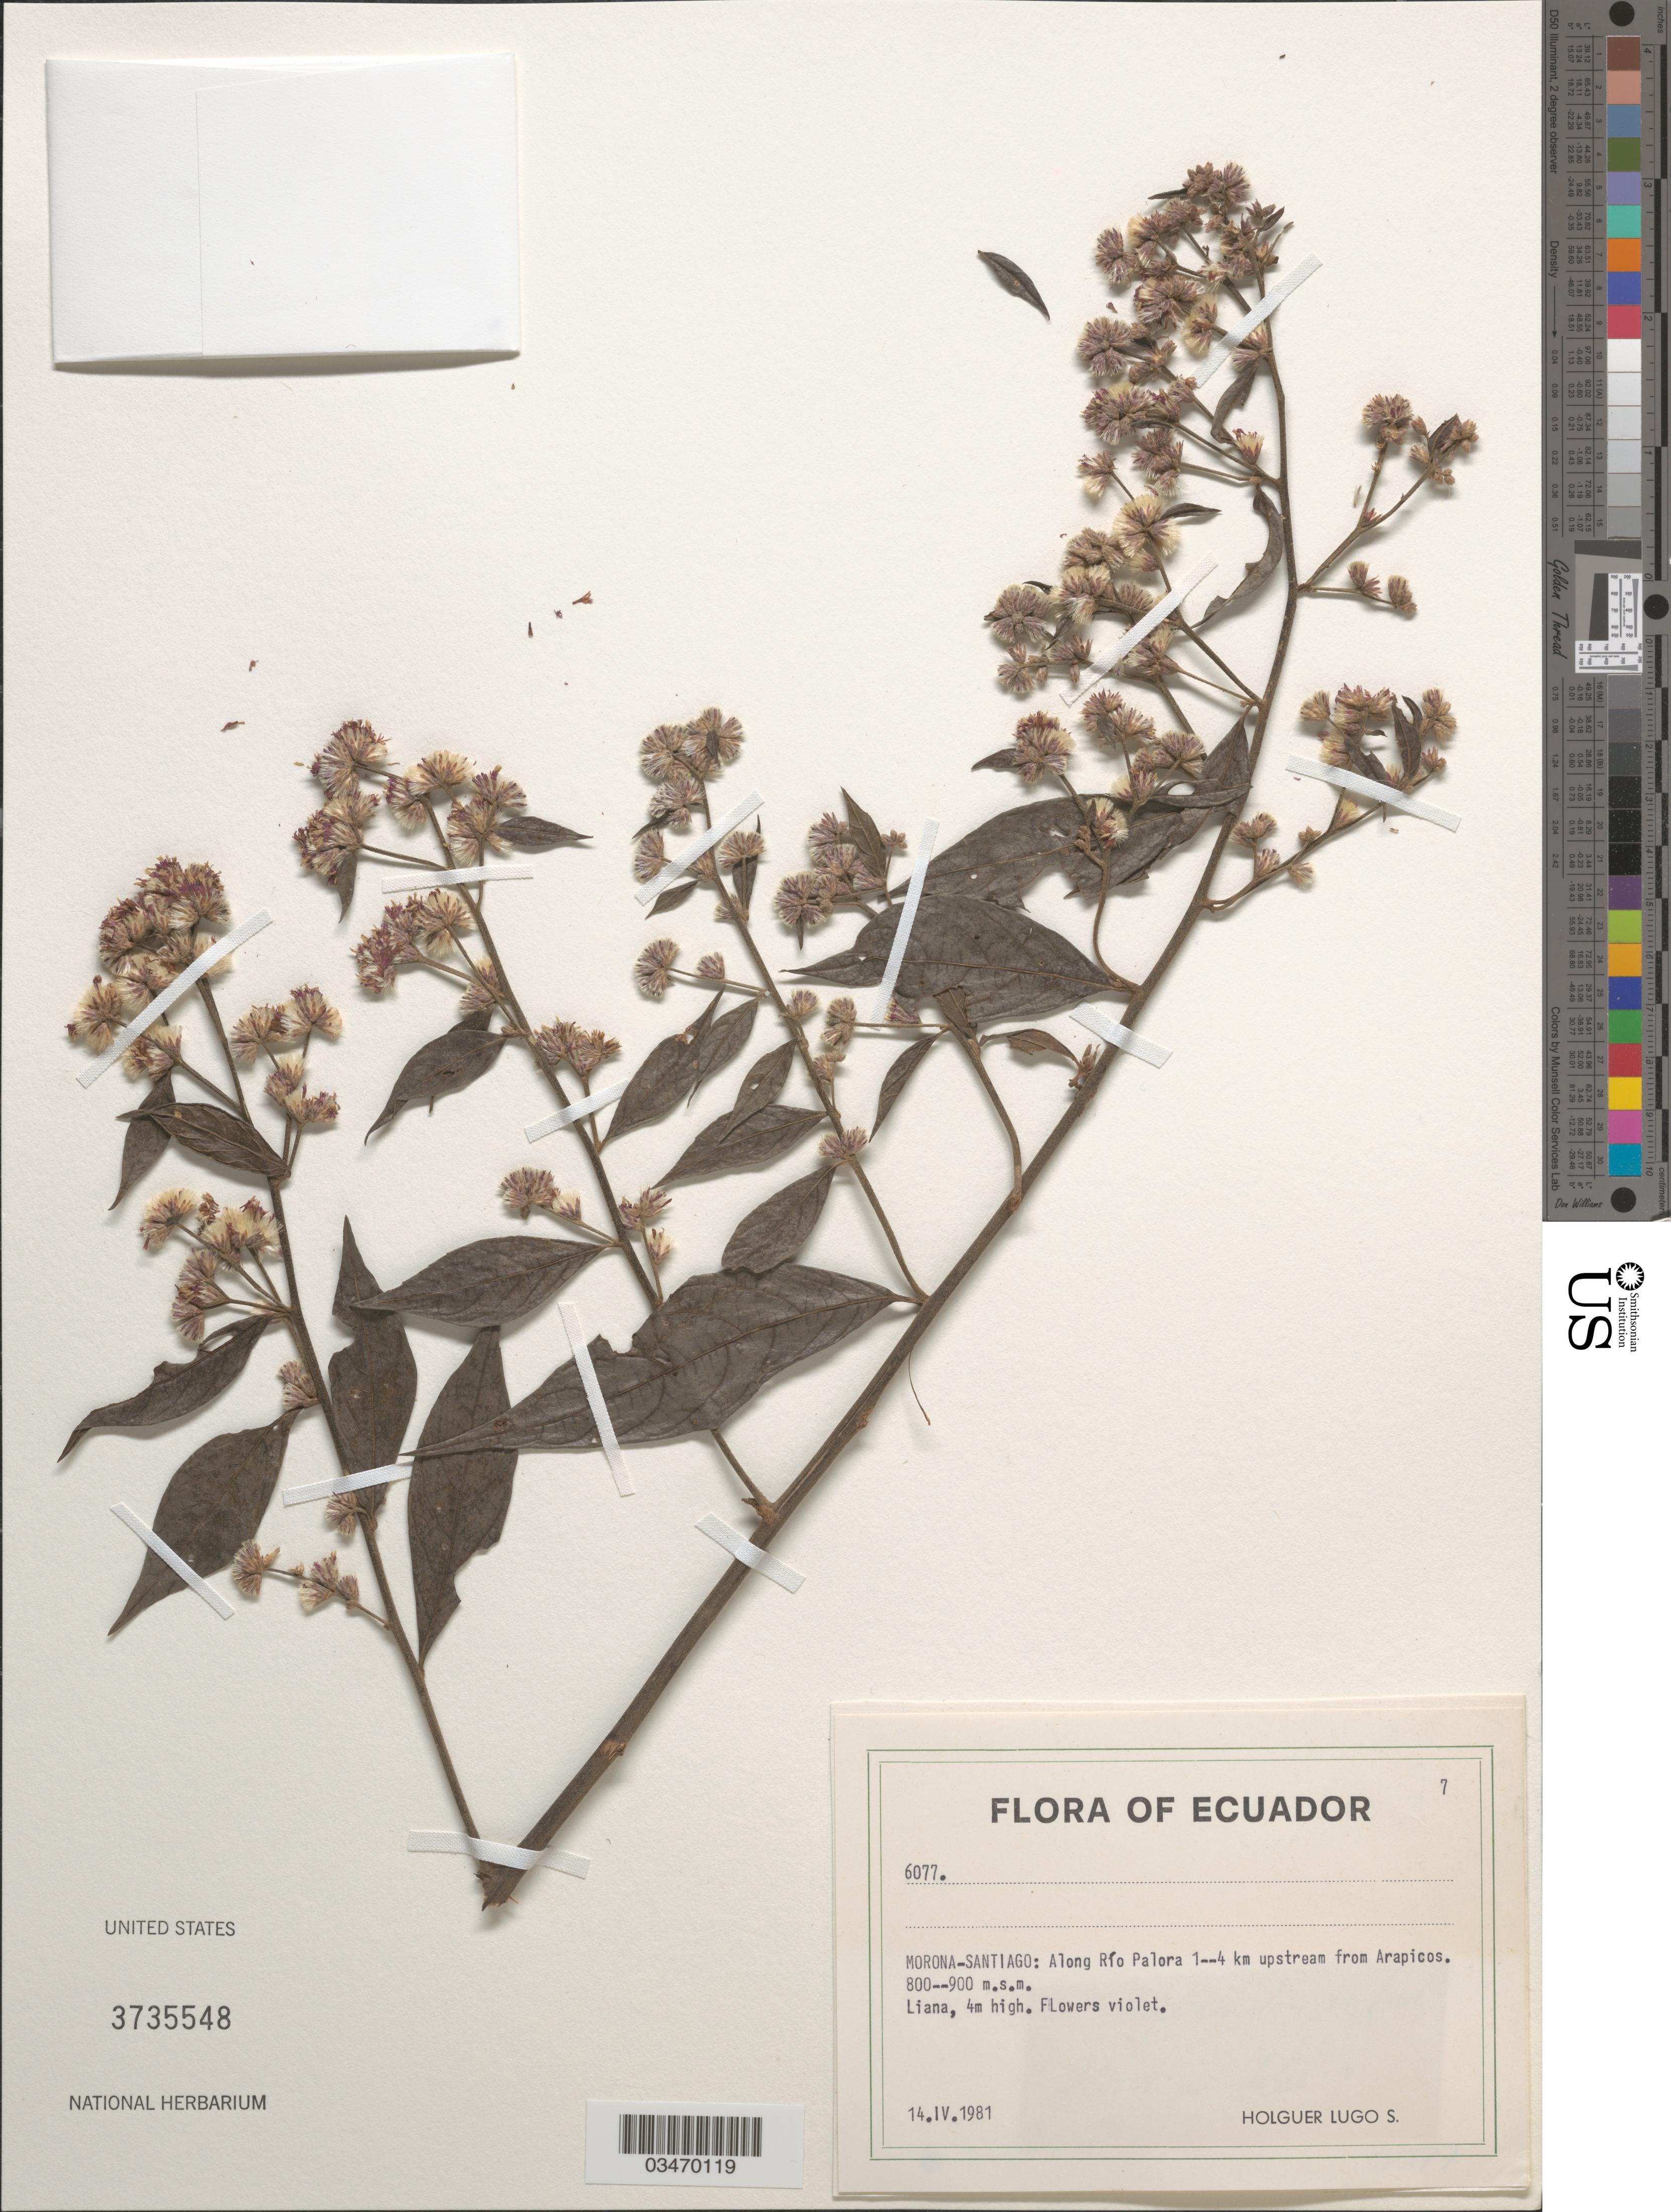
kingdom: Plantae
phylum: Tracheophyta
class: Magnoliopsida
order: Asterales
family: Asteraceae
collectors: H. Lugo S.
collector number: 6077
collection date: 1981-04-14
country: Ecuador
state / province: Morona-Santiago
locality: Along Río Palora 1--4 km upstream from Arapicos.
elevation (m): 800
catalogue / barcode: US 3735548